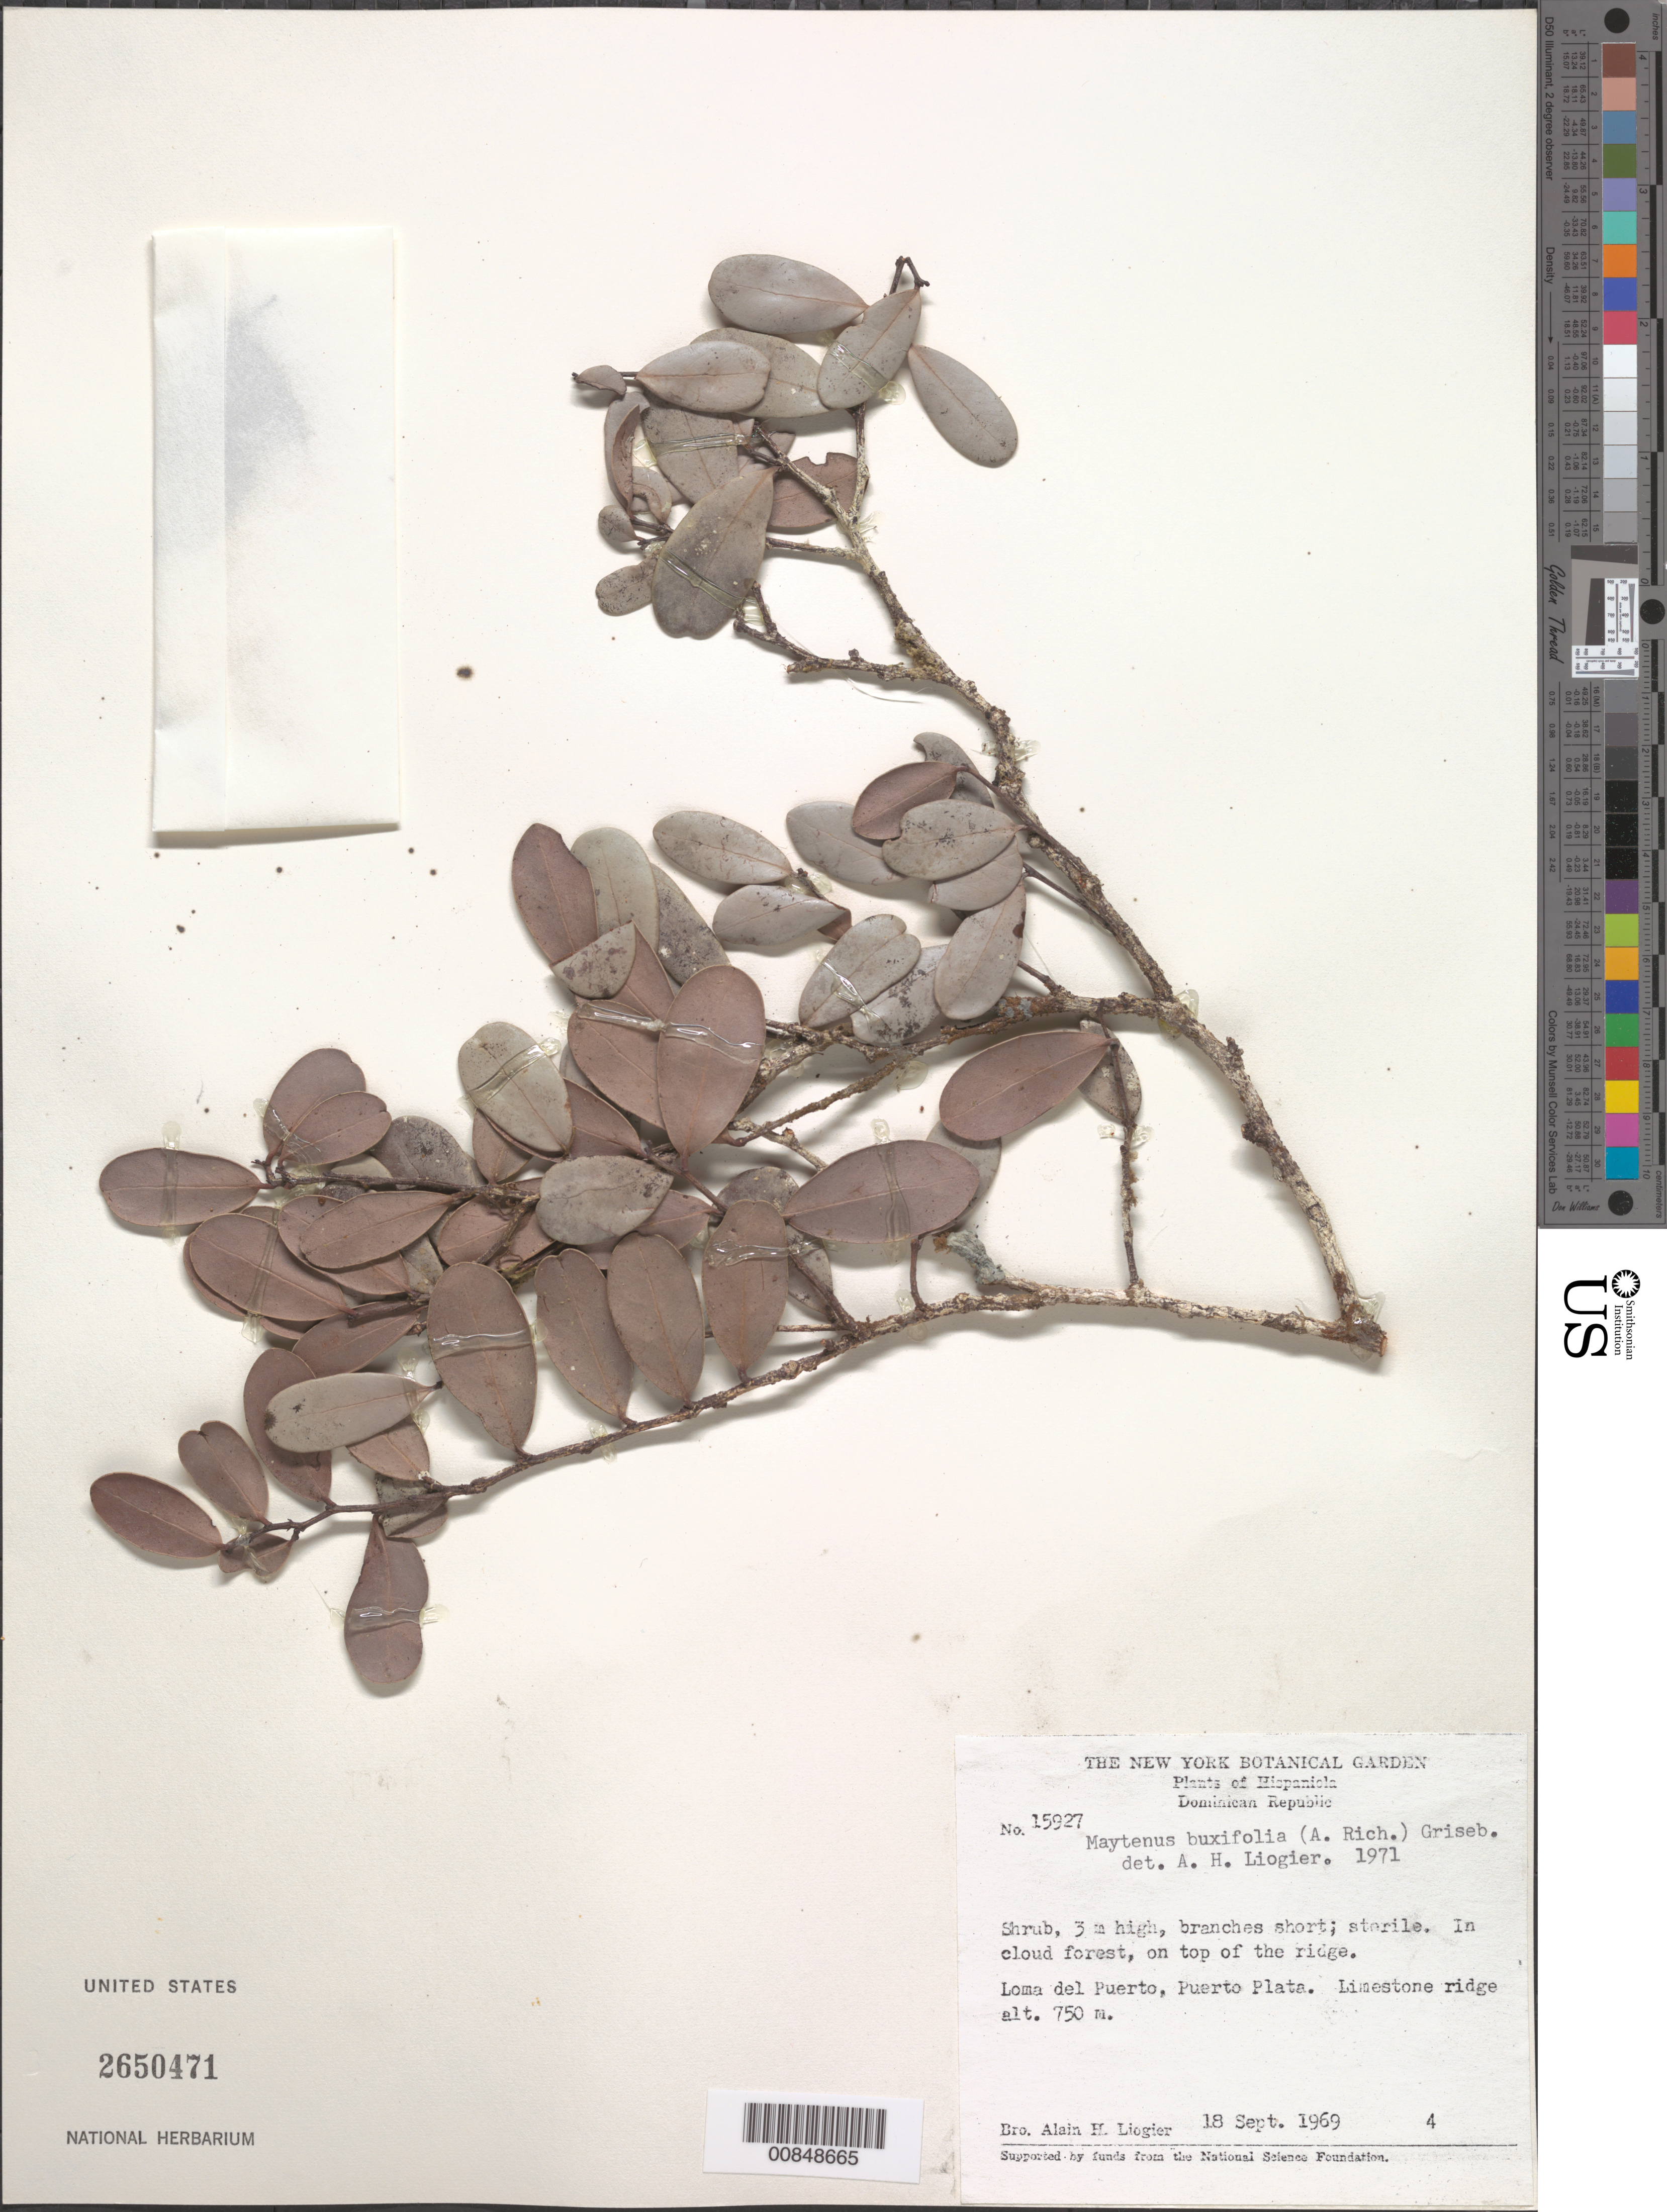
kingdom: Plantae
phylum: Tracheophyta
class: Magnoliopsida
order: Celastrales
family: Celastraceae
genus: Maytenus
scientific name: Maytenus buxifolia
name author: (A. Rich.) Griseb.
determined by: Liogier, Alain H.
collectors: A. H. Liogier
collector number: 15927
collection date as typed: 18 Sep 1969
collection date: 1969-09-18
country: Dominican Republic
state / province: Puerto Plata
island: Hispaniola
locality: Loma del Puerto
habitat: In cloud forest on top of limestone ridge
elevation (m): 750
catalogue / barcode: US 2650471